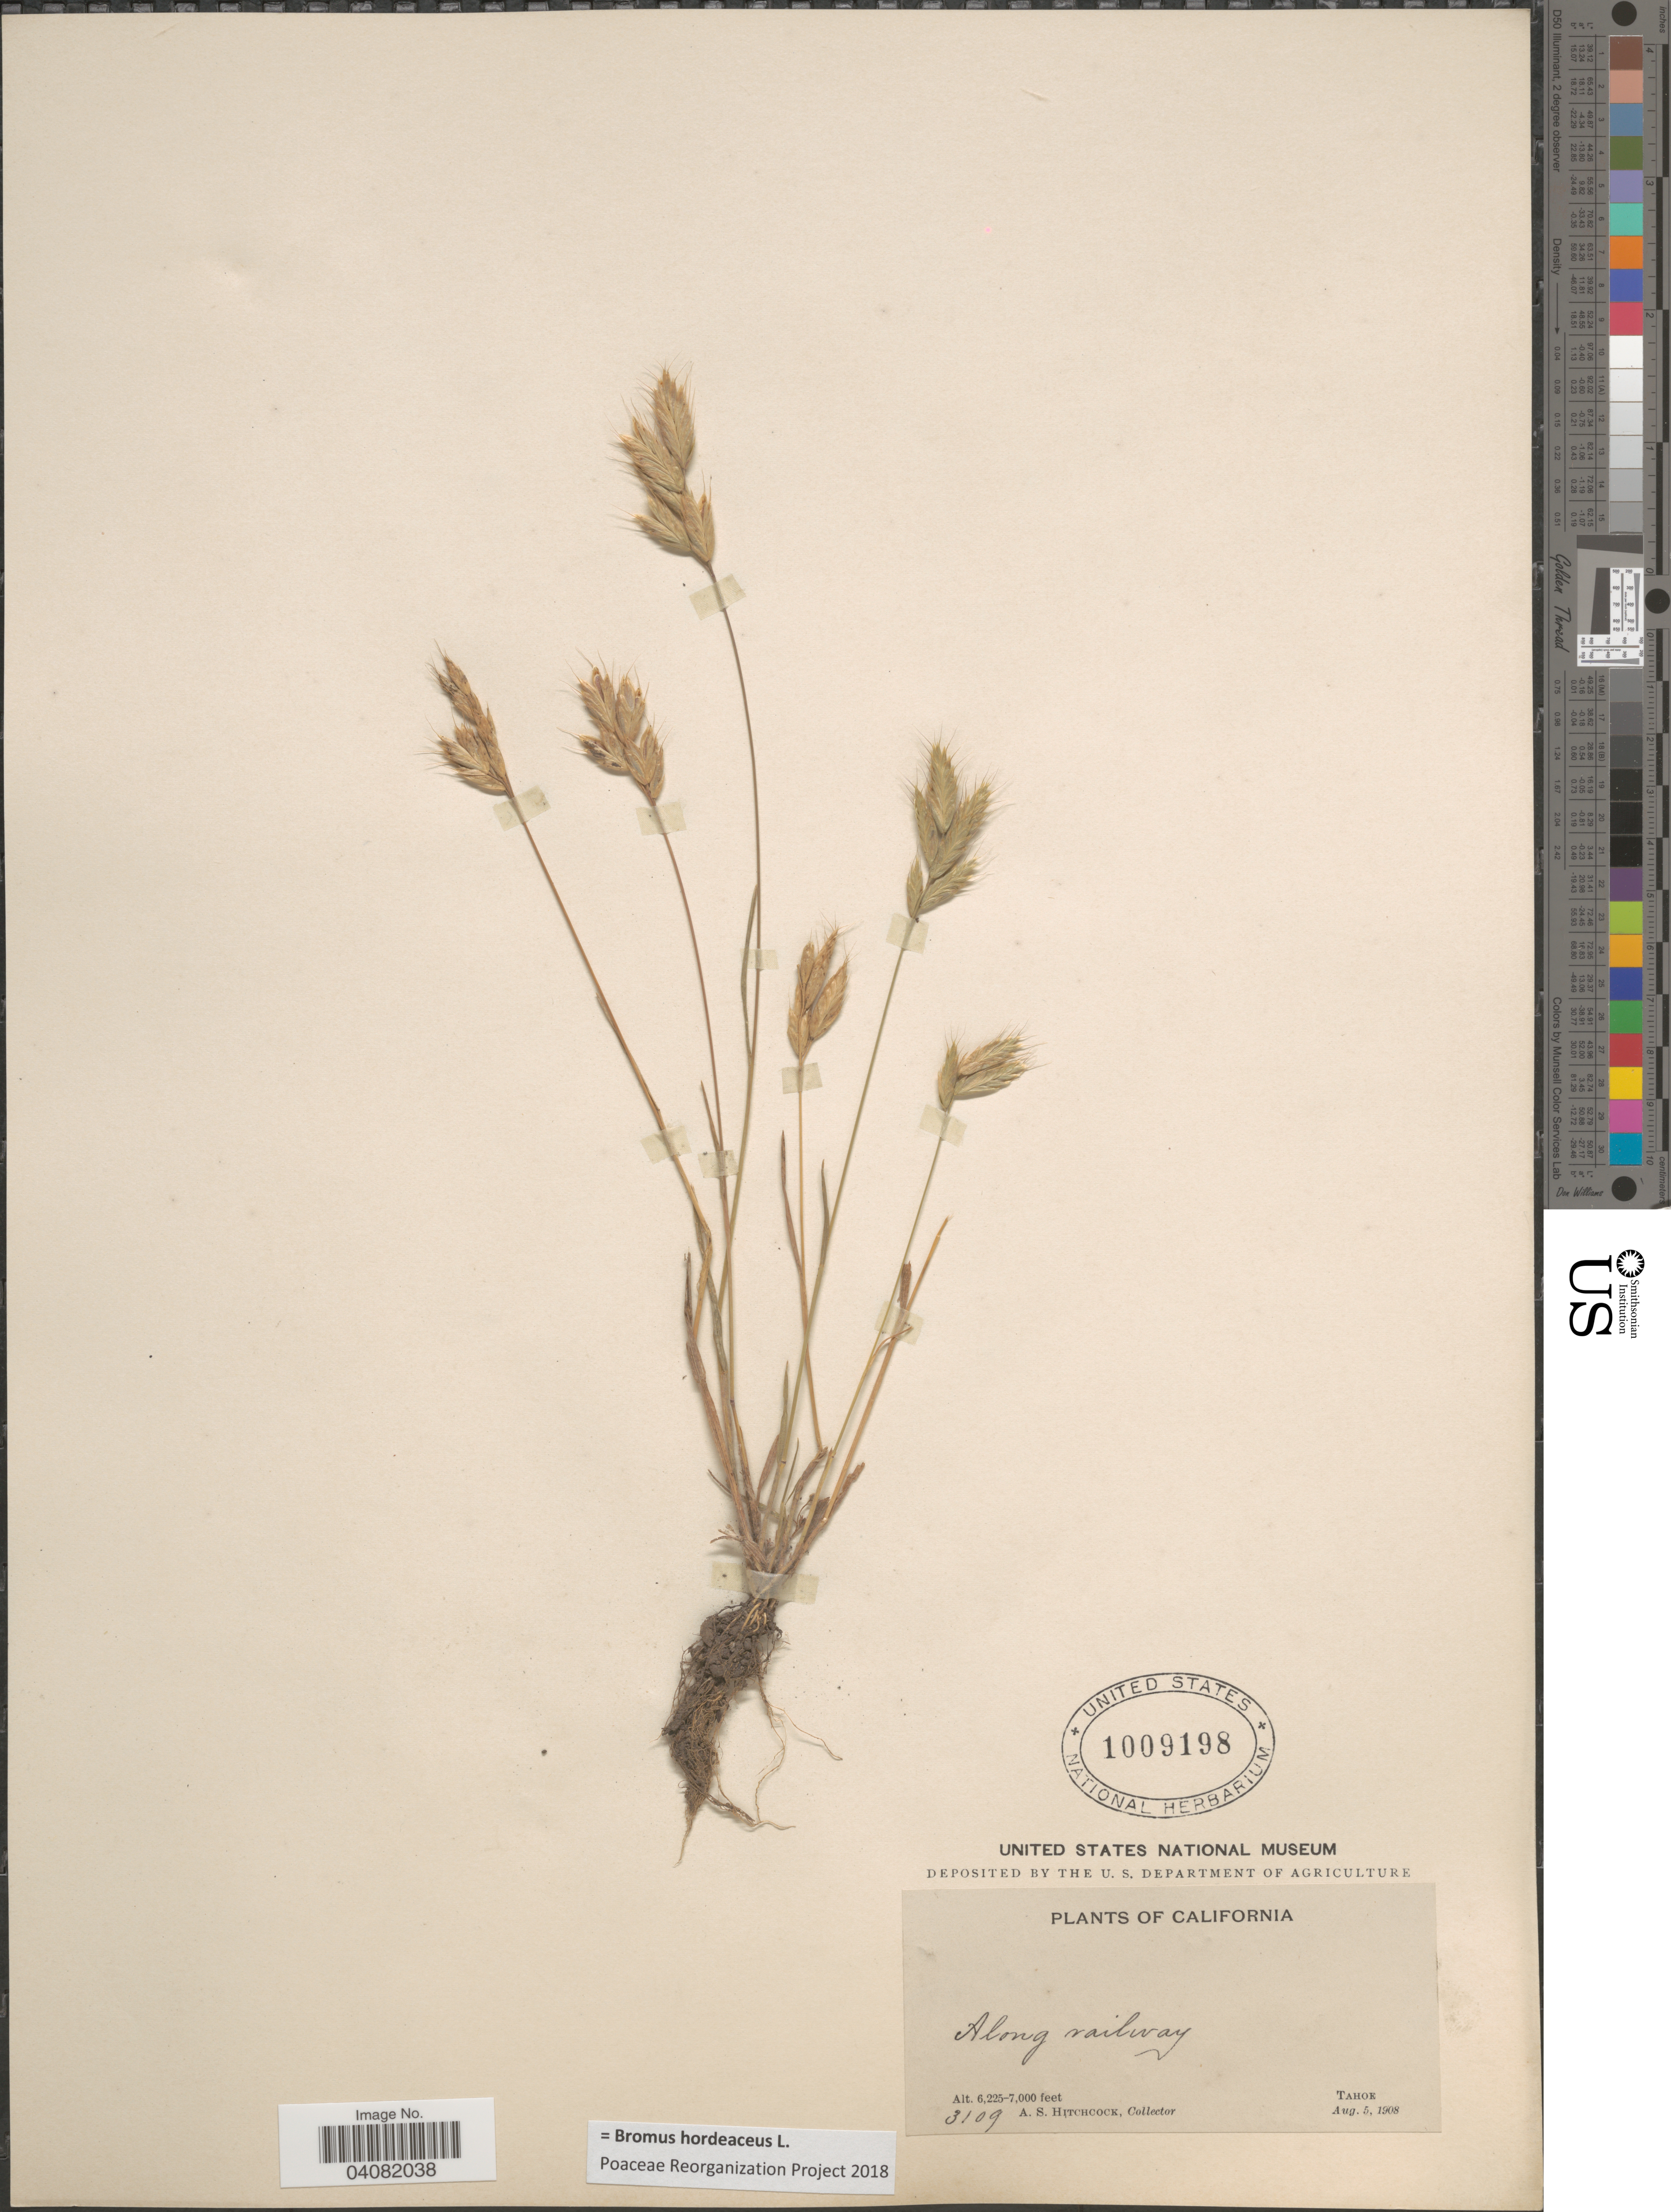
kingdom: Plantae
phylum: Tracheophyta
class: Liliopsida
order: Poales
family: Poaceae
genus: Bromus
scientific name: Bromus hordeaceus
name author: L.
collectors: A. S. Hitchcock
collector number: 3109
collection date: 1908-08-05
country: United States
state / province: California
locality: Along railway. Tahoe.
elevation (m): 1897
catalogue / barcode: US 1009198